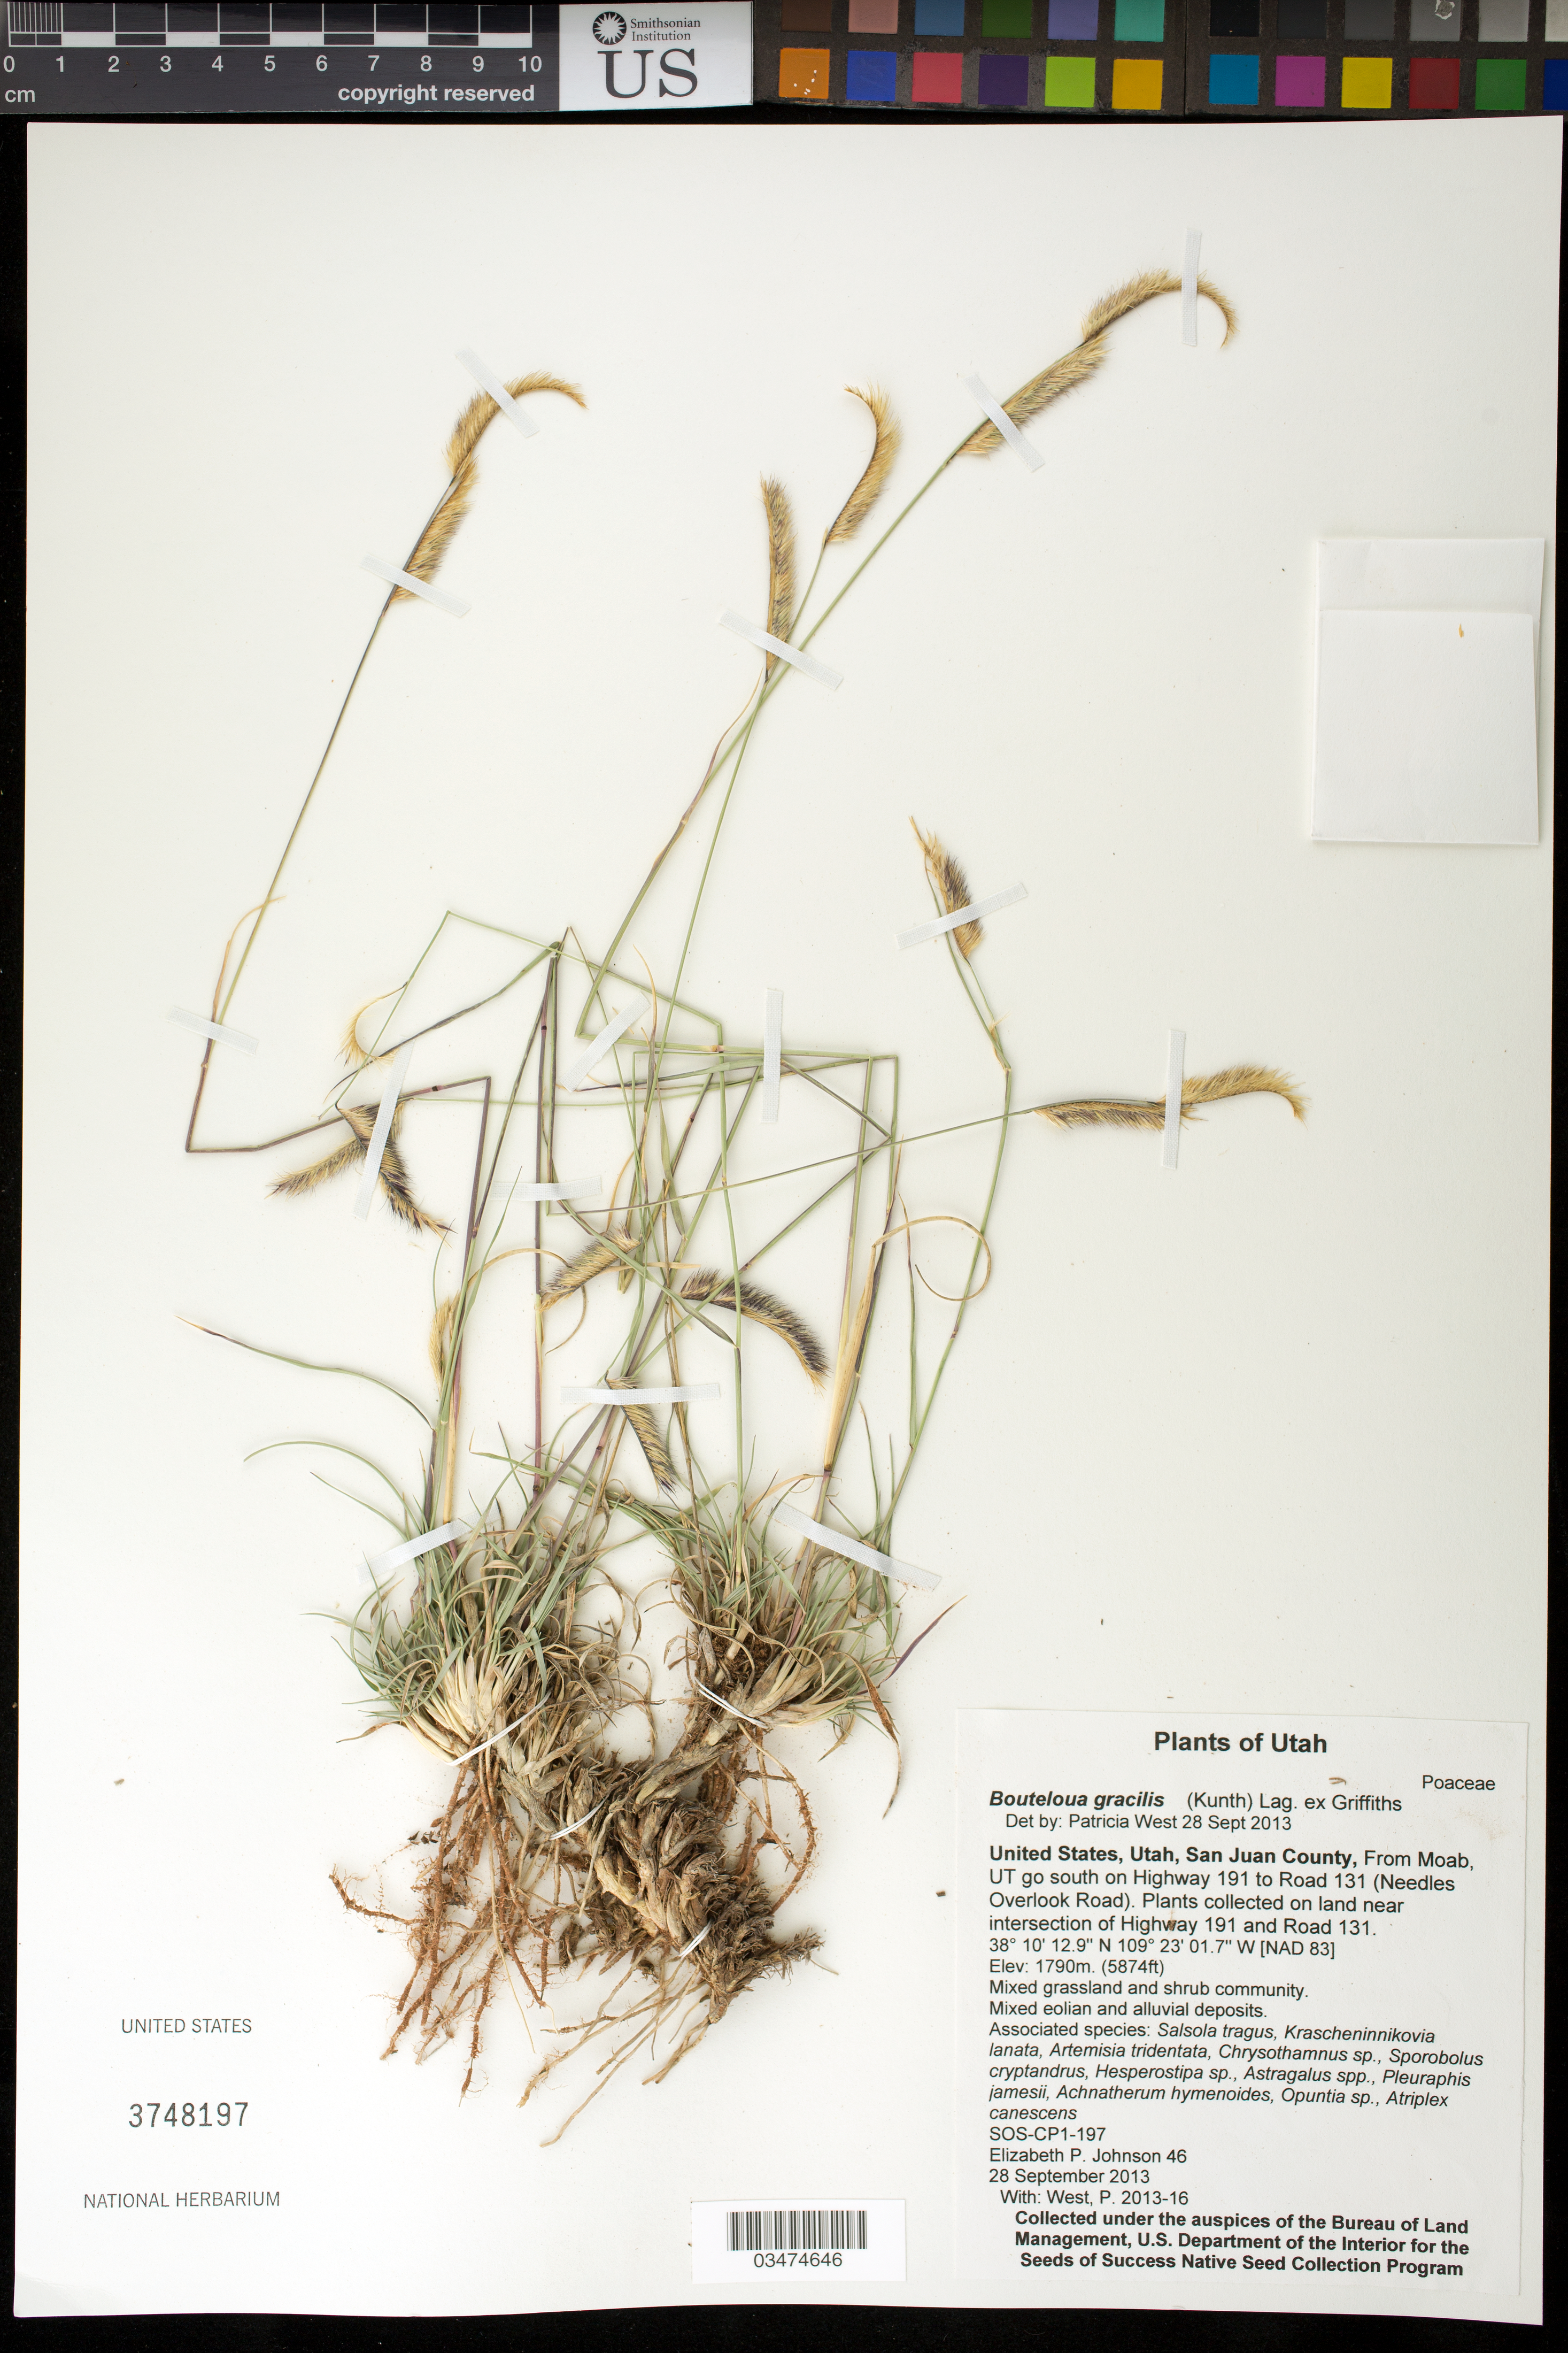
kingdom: Plantae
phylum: Tracheophyta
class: Liliopsida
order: Poales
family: Poaceae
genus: Bouteloua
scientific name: Bouteloua gracilis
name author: (Kunth) Lag. ex Griffiths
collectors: E. P. Johnson & P. West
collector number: SOS-CP1-197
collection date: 2013-09-28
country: United States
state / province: Utah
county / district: San Juan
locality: Near intersection of Hwy 191 and Road 131 (Needless Overlook Road)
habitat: Mixed grassland and shrub. Mixed eolian and alluvial deposits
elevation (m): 1790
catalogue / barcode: US 3748197